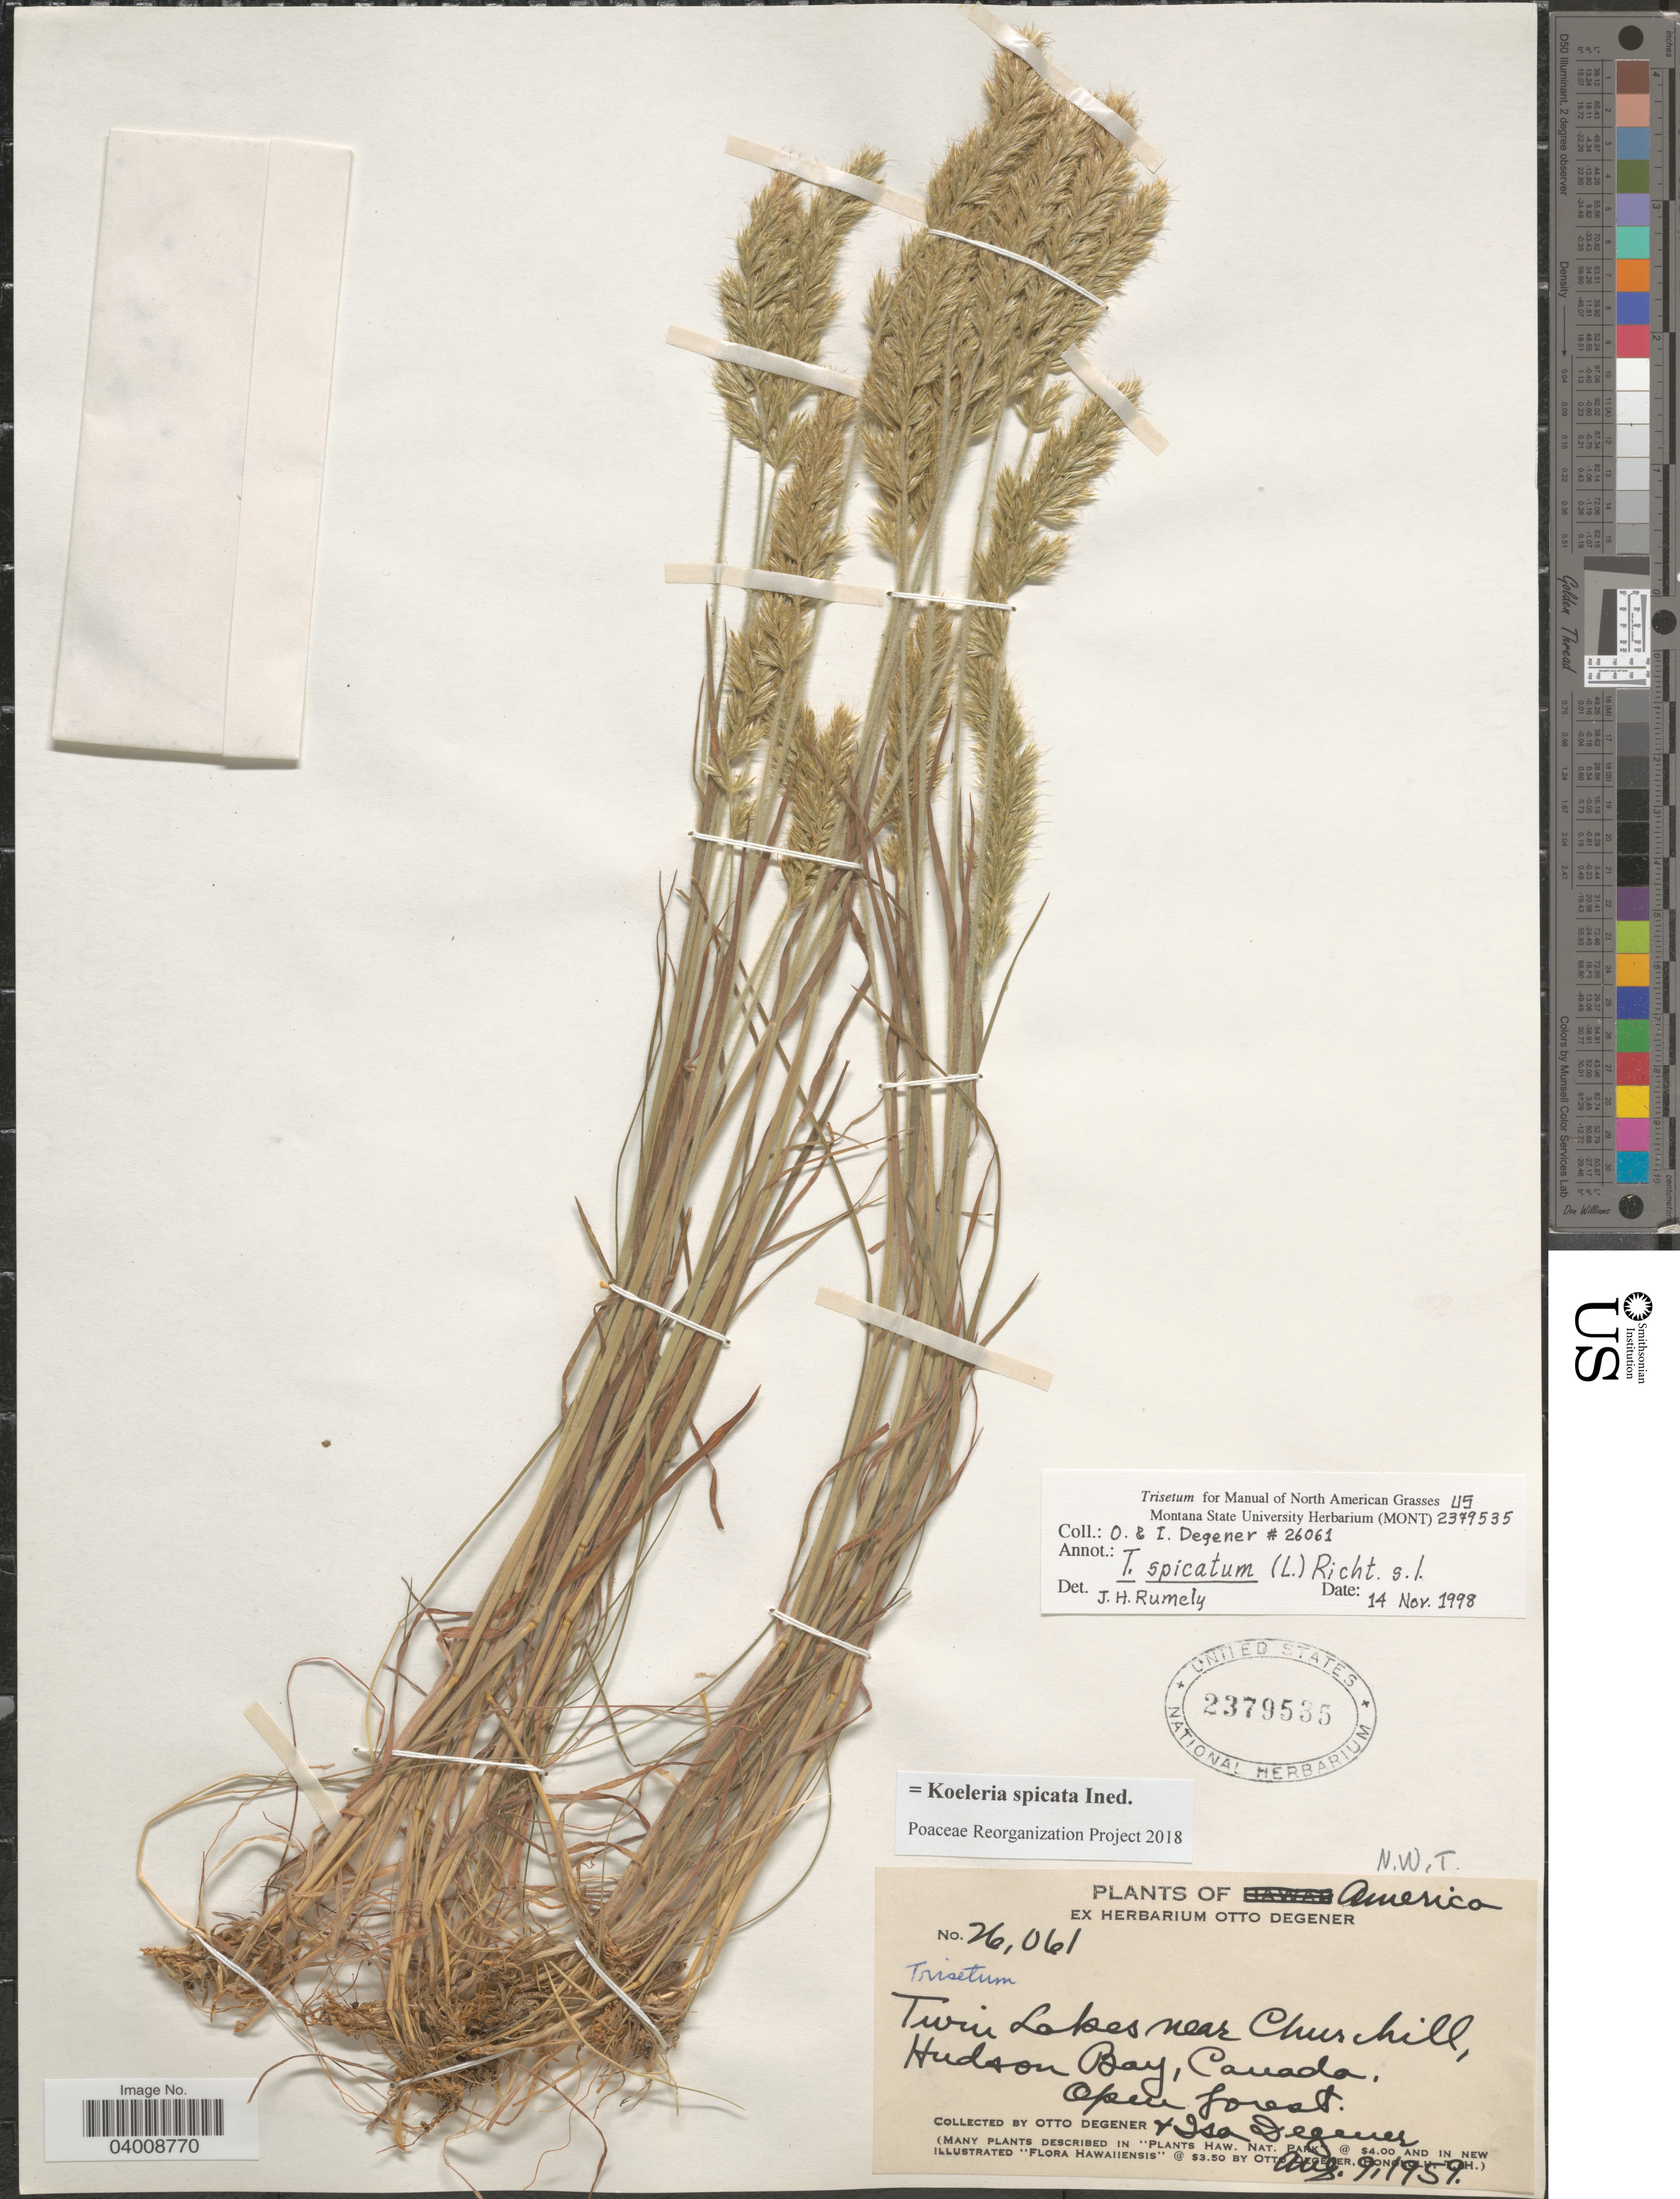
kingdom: Plantae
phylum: Tracheophyta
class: Liliopsida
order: Poales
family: Poaceae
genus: Koeleria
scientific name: Koeleria spicata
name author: (L.) Barberá et al.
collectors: O. Degener & I. Degener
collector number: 26061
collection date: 1959-08-09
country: Canada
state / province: Northwest Territories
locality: America. Twin Lakes near Churchill, Hudson Bay.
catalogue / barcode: US 2379535